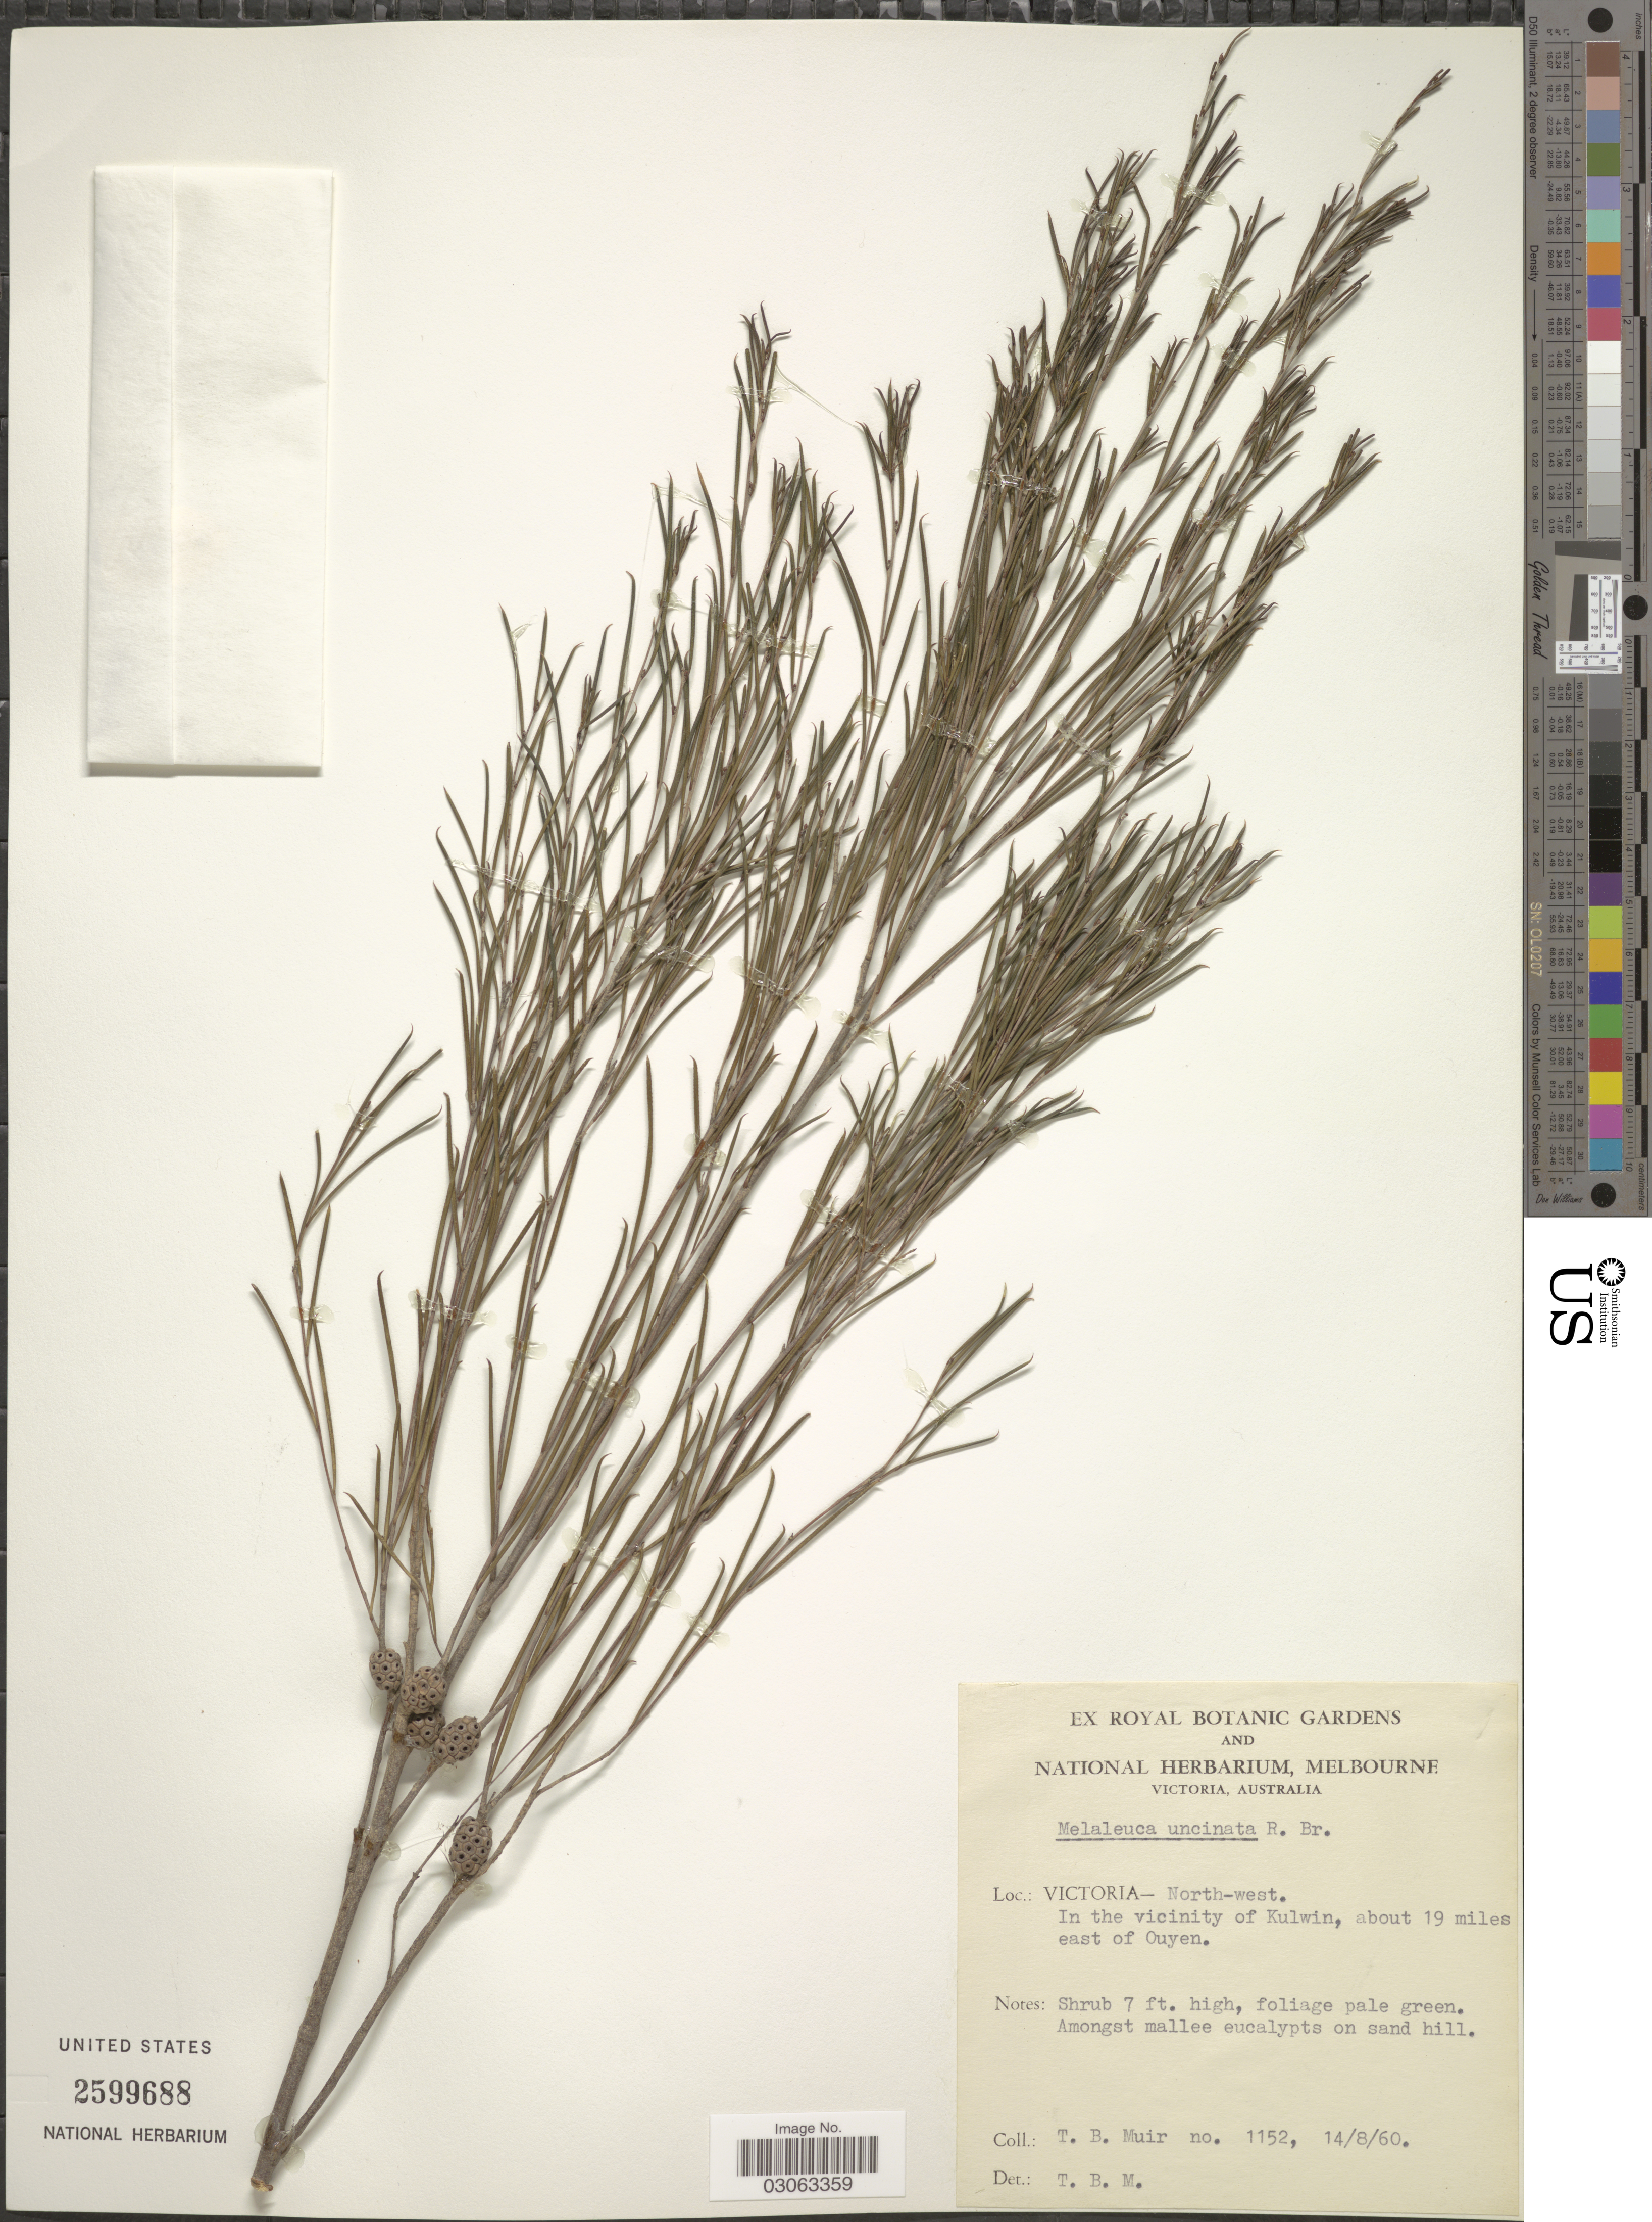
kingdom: Plantae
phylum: Tracheophyta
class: Magnoliopsida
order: Myrtales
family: Myrtaceae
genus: Melaleuca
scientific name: Melaleuca uncinata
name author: R. Br.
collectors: T. Muir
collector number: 1152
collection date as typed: Transcribed d/m/y: 14/8/60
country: Australia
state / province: Victoria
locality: Victoria - North-west. In the vicinity of Kulwin, about 19 miles east of Ouyen.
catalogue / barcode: US 2599688